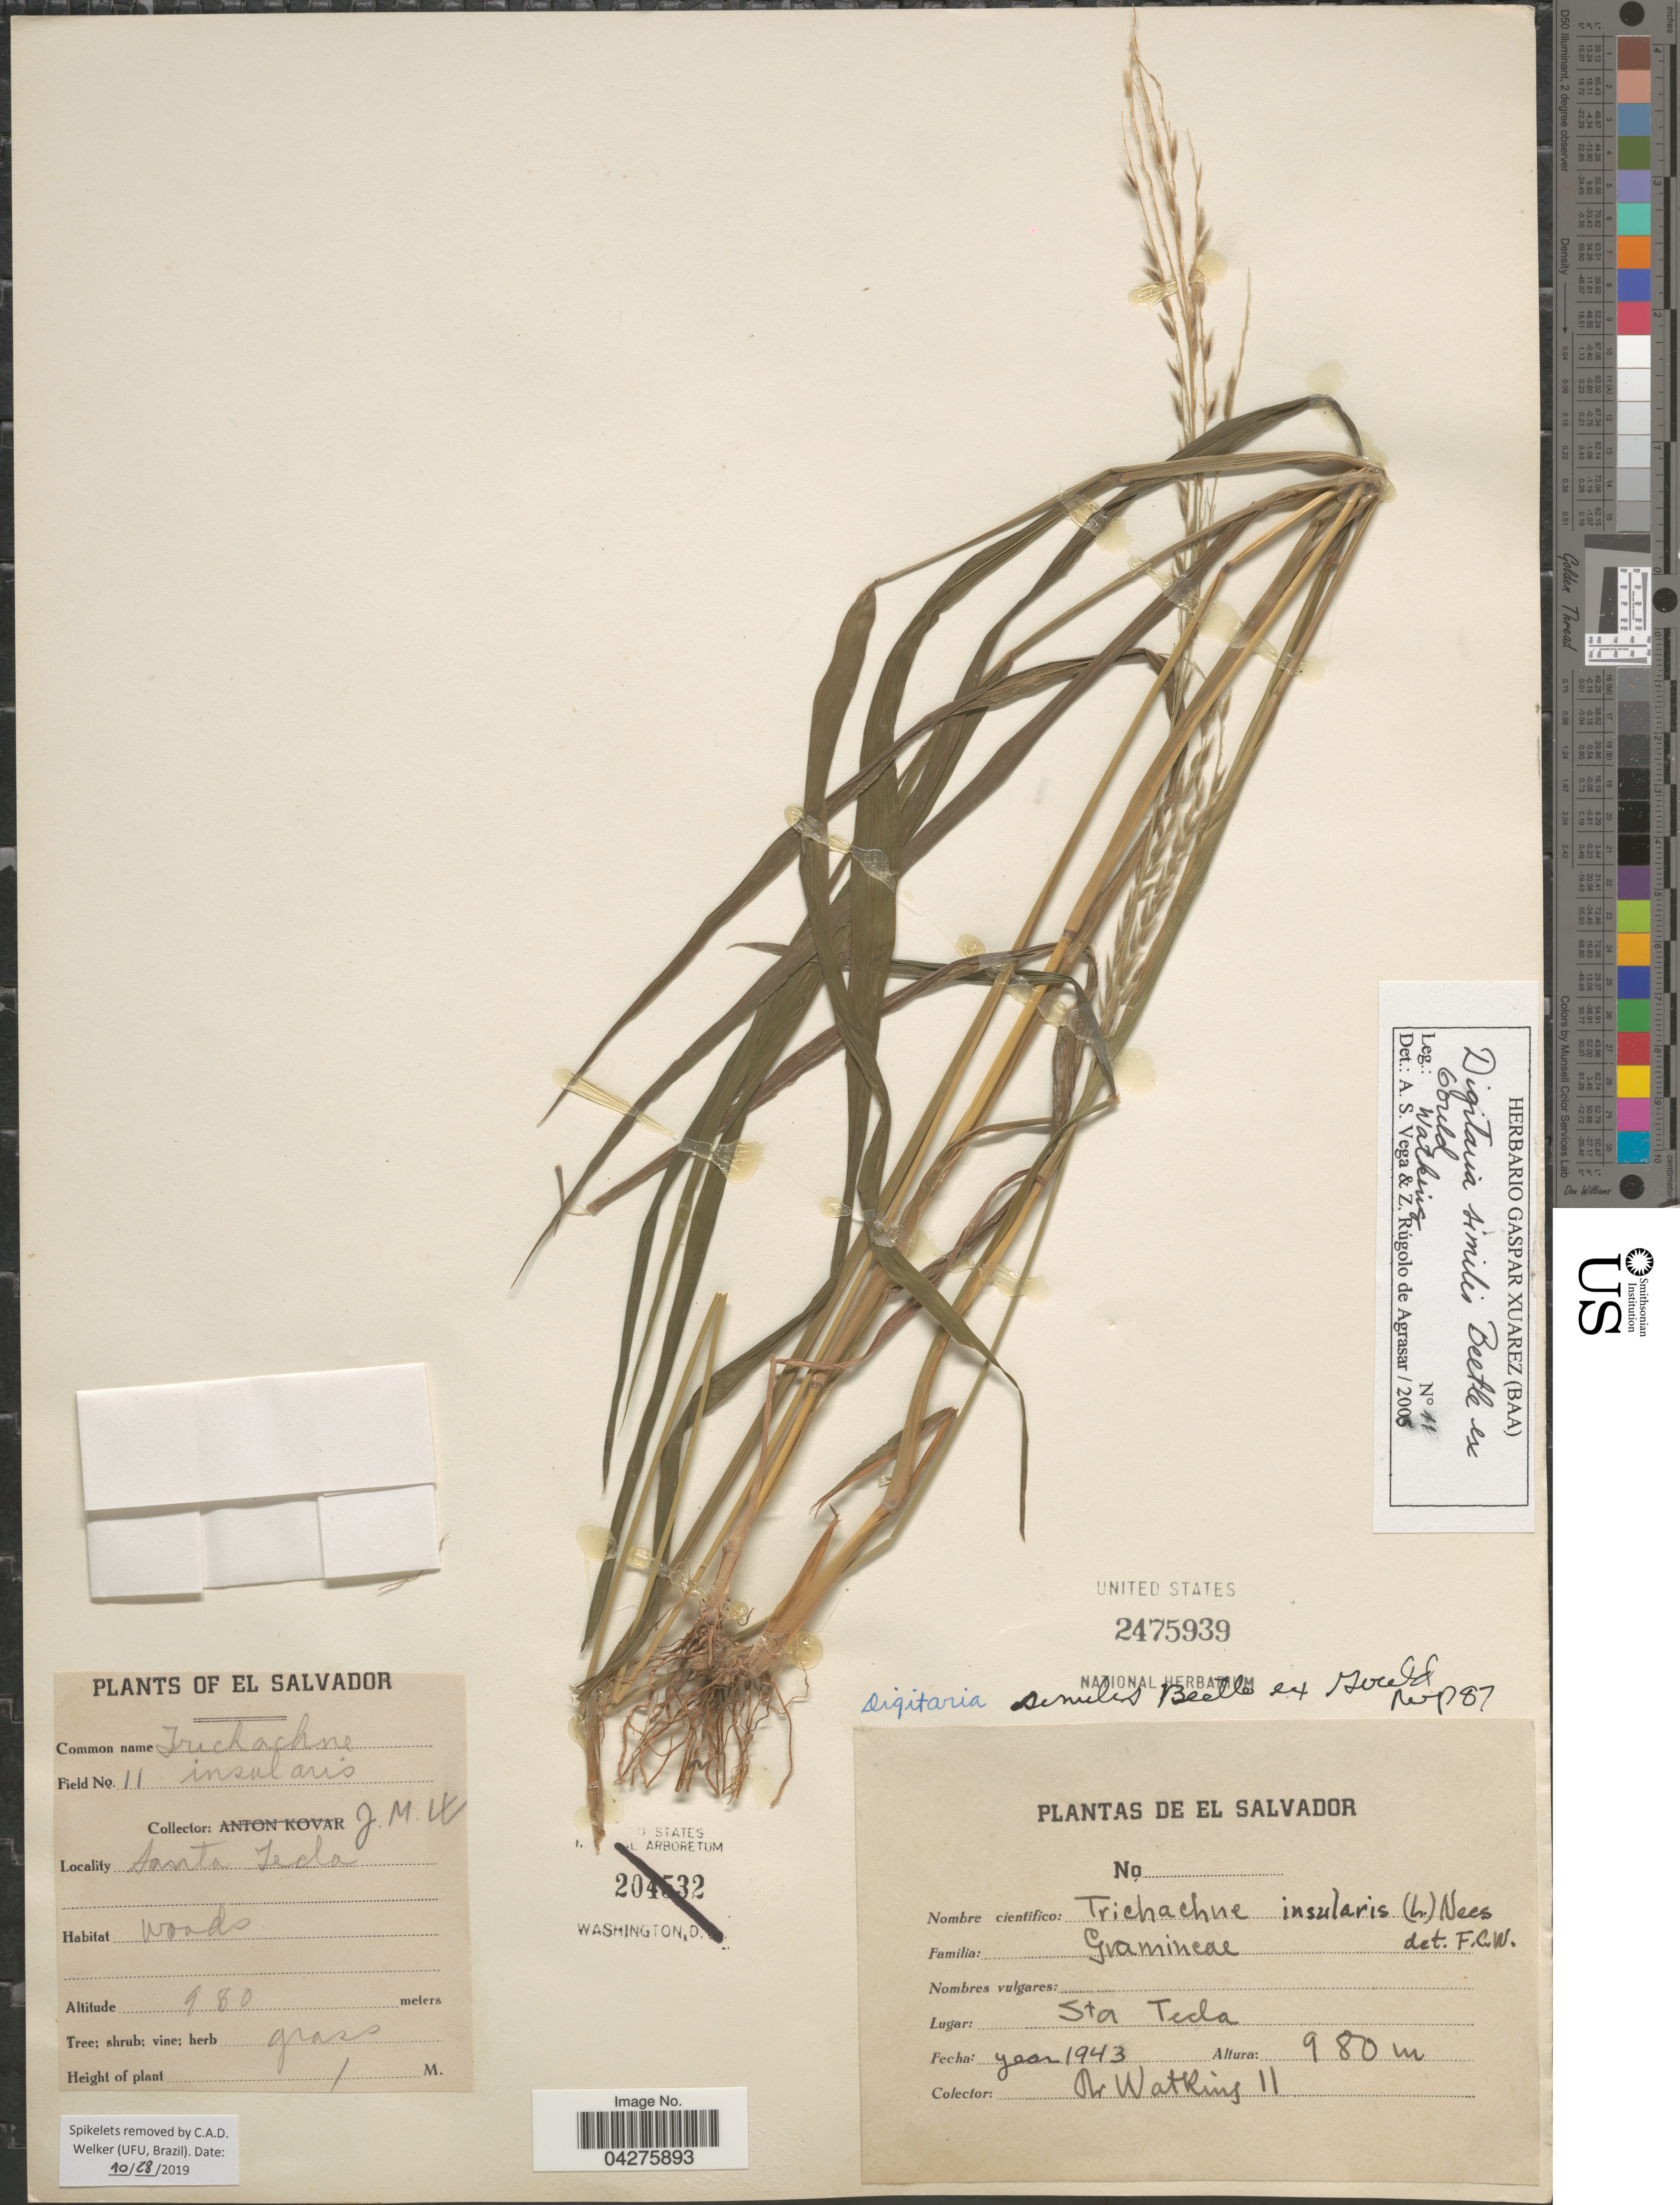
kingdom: Plantae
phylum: Tracheophyta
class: Liliopsida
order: Poales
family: Poaceae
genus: Digitaria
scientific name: Digitaria similis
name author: Beetle ex Gould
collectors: Watkins, --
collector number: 11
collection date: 1943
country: El Salvador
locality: Santa Tecla.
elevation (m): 980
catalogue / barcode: US 2475939